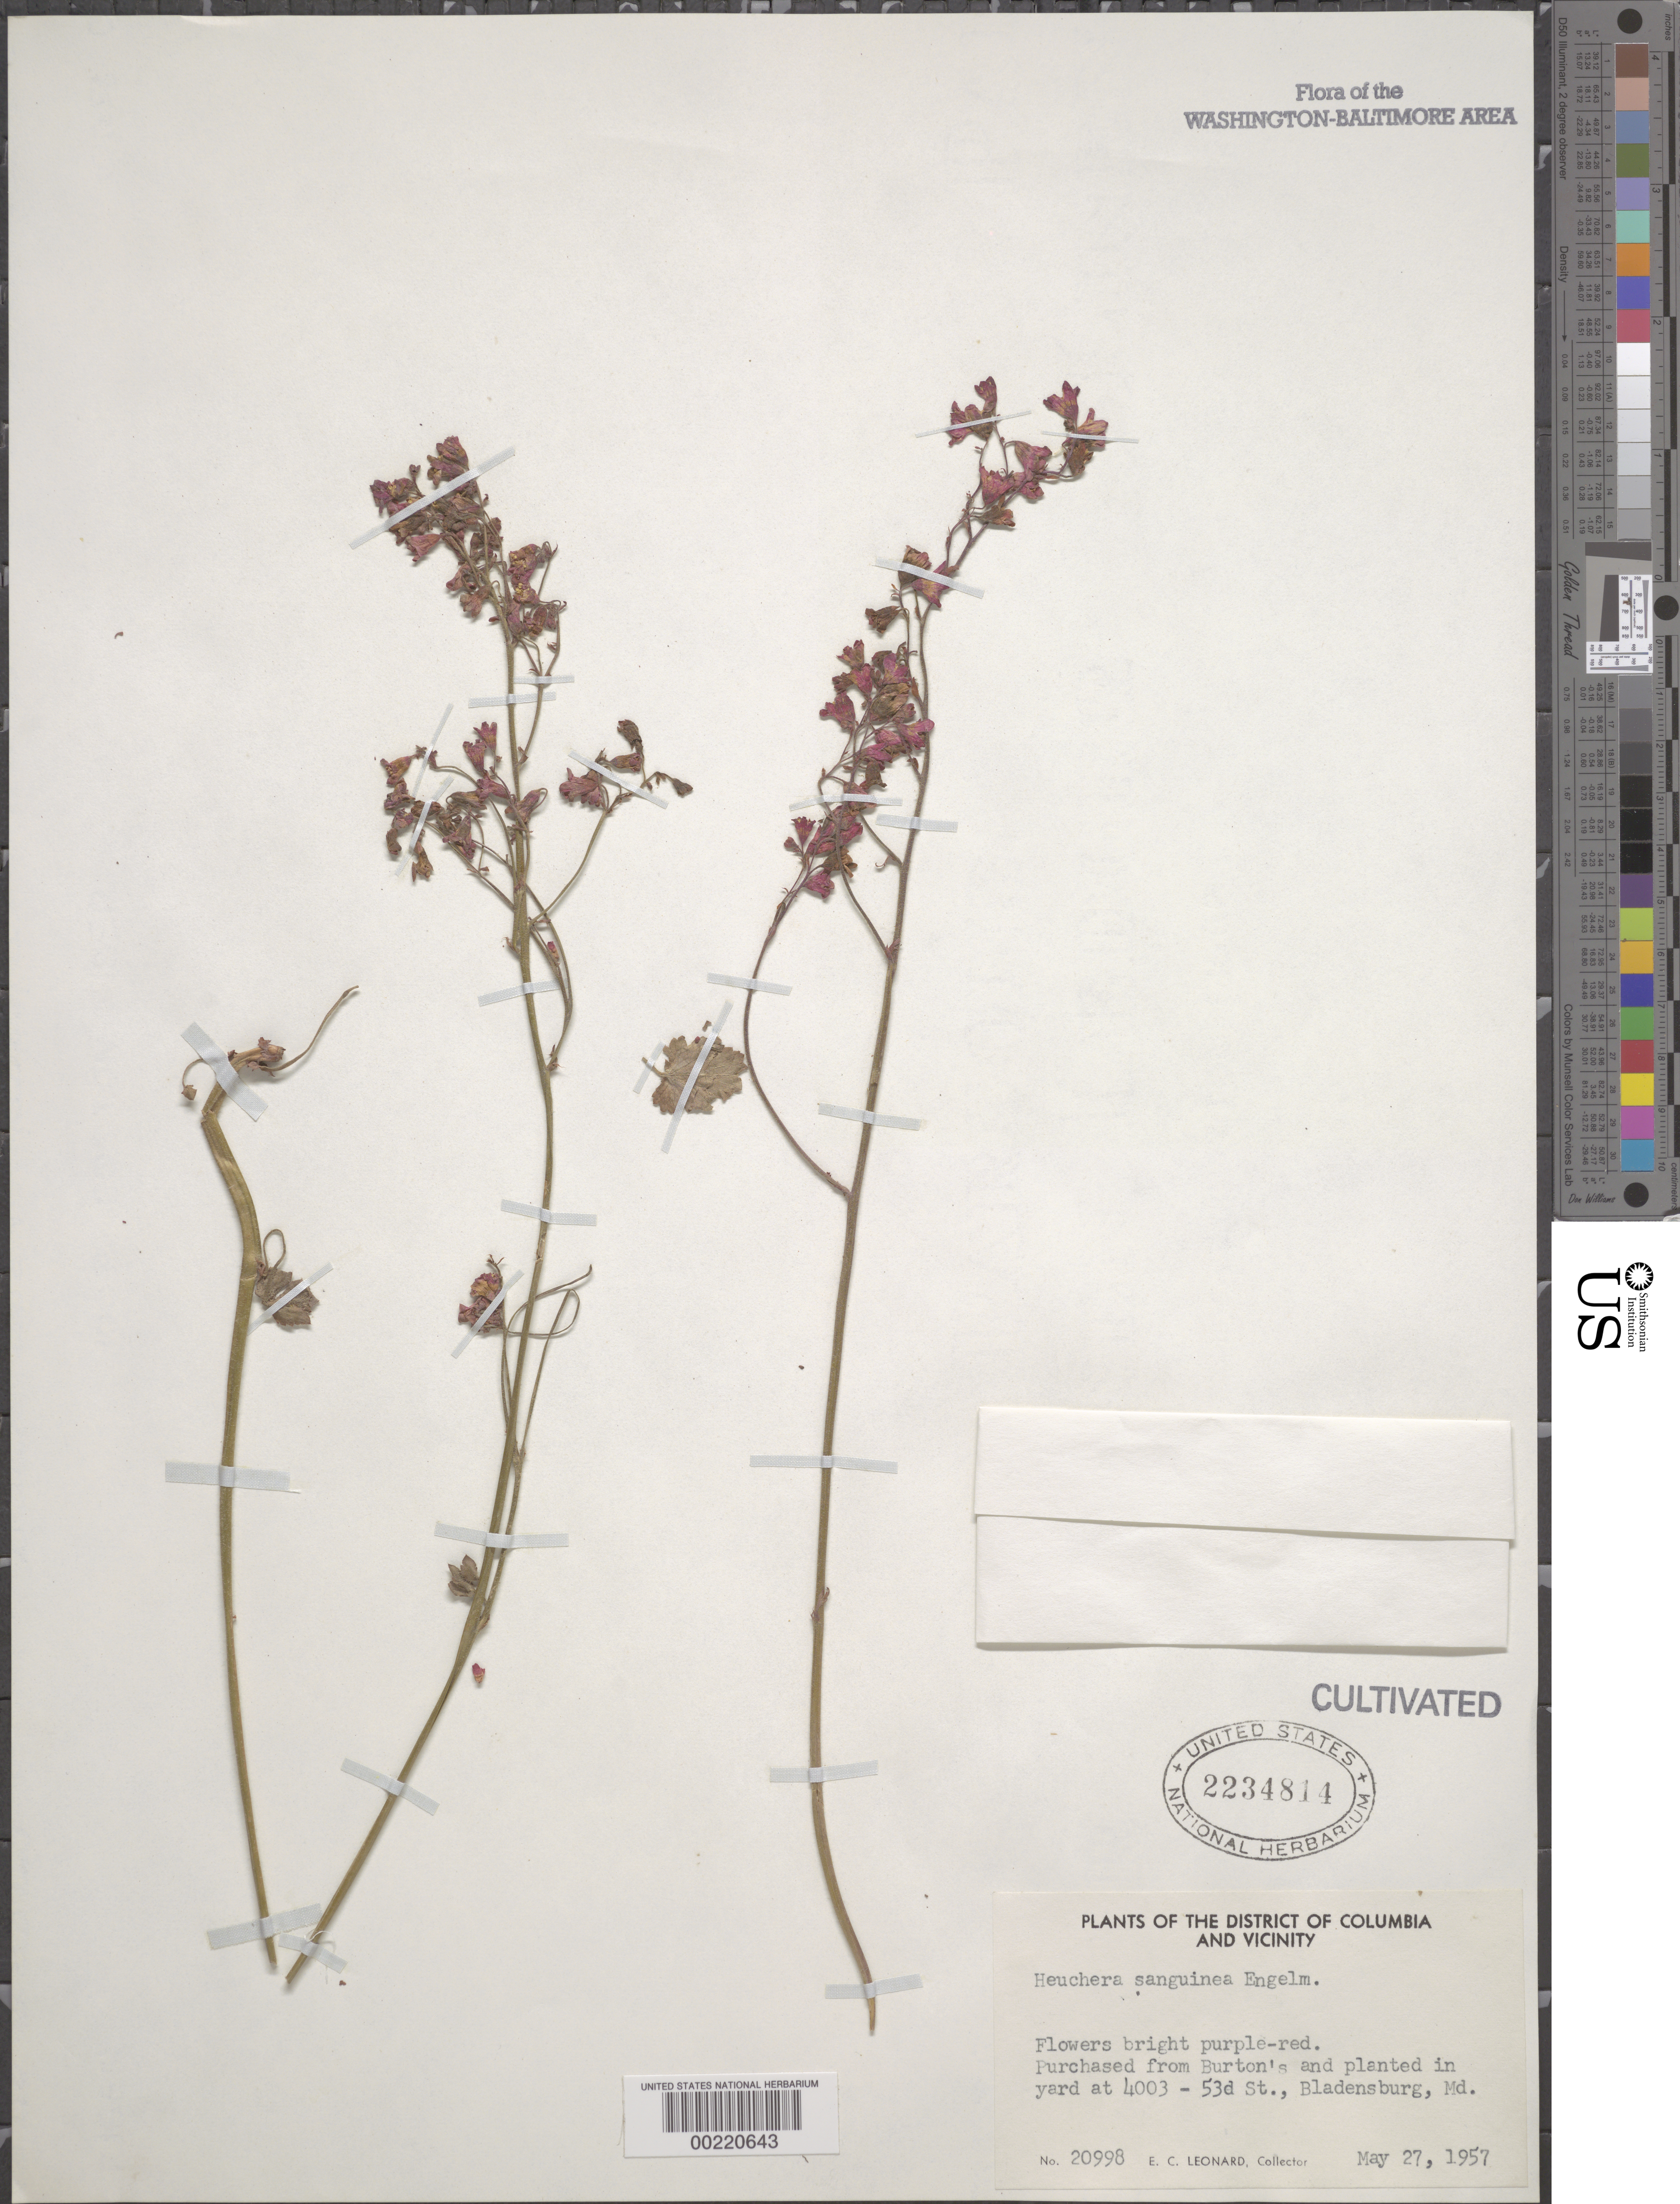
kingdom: Plantae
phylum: Tracheophyta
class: Magnoliopsida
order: Saxifragales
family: Saxifragaceae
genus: Heuchera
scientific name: Heuchera sanguinea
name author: Engelm.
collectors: E. C. Leonard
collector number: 20998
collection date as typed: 27 Mar 1957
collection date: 1957-03-27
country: United States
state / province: Maryland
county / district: Prince George's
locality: Bladensburg, 4003 53rd St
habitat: Yard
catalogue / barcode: US 2234814